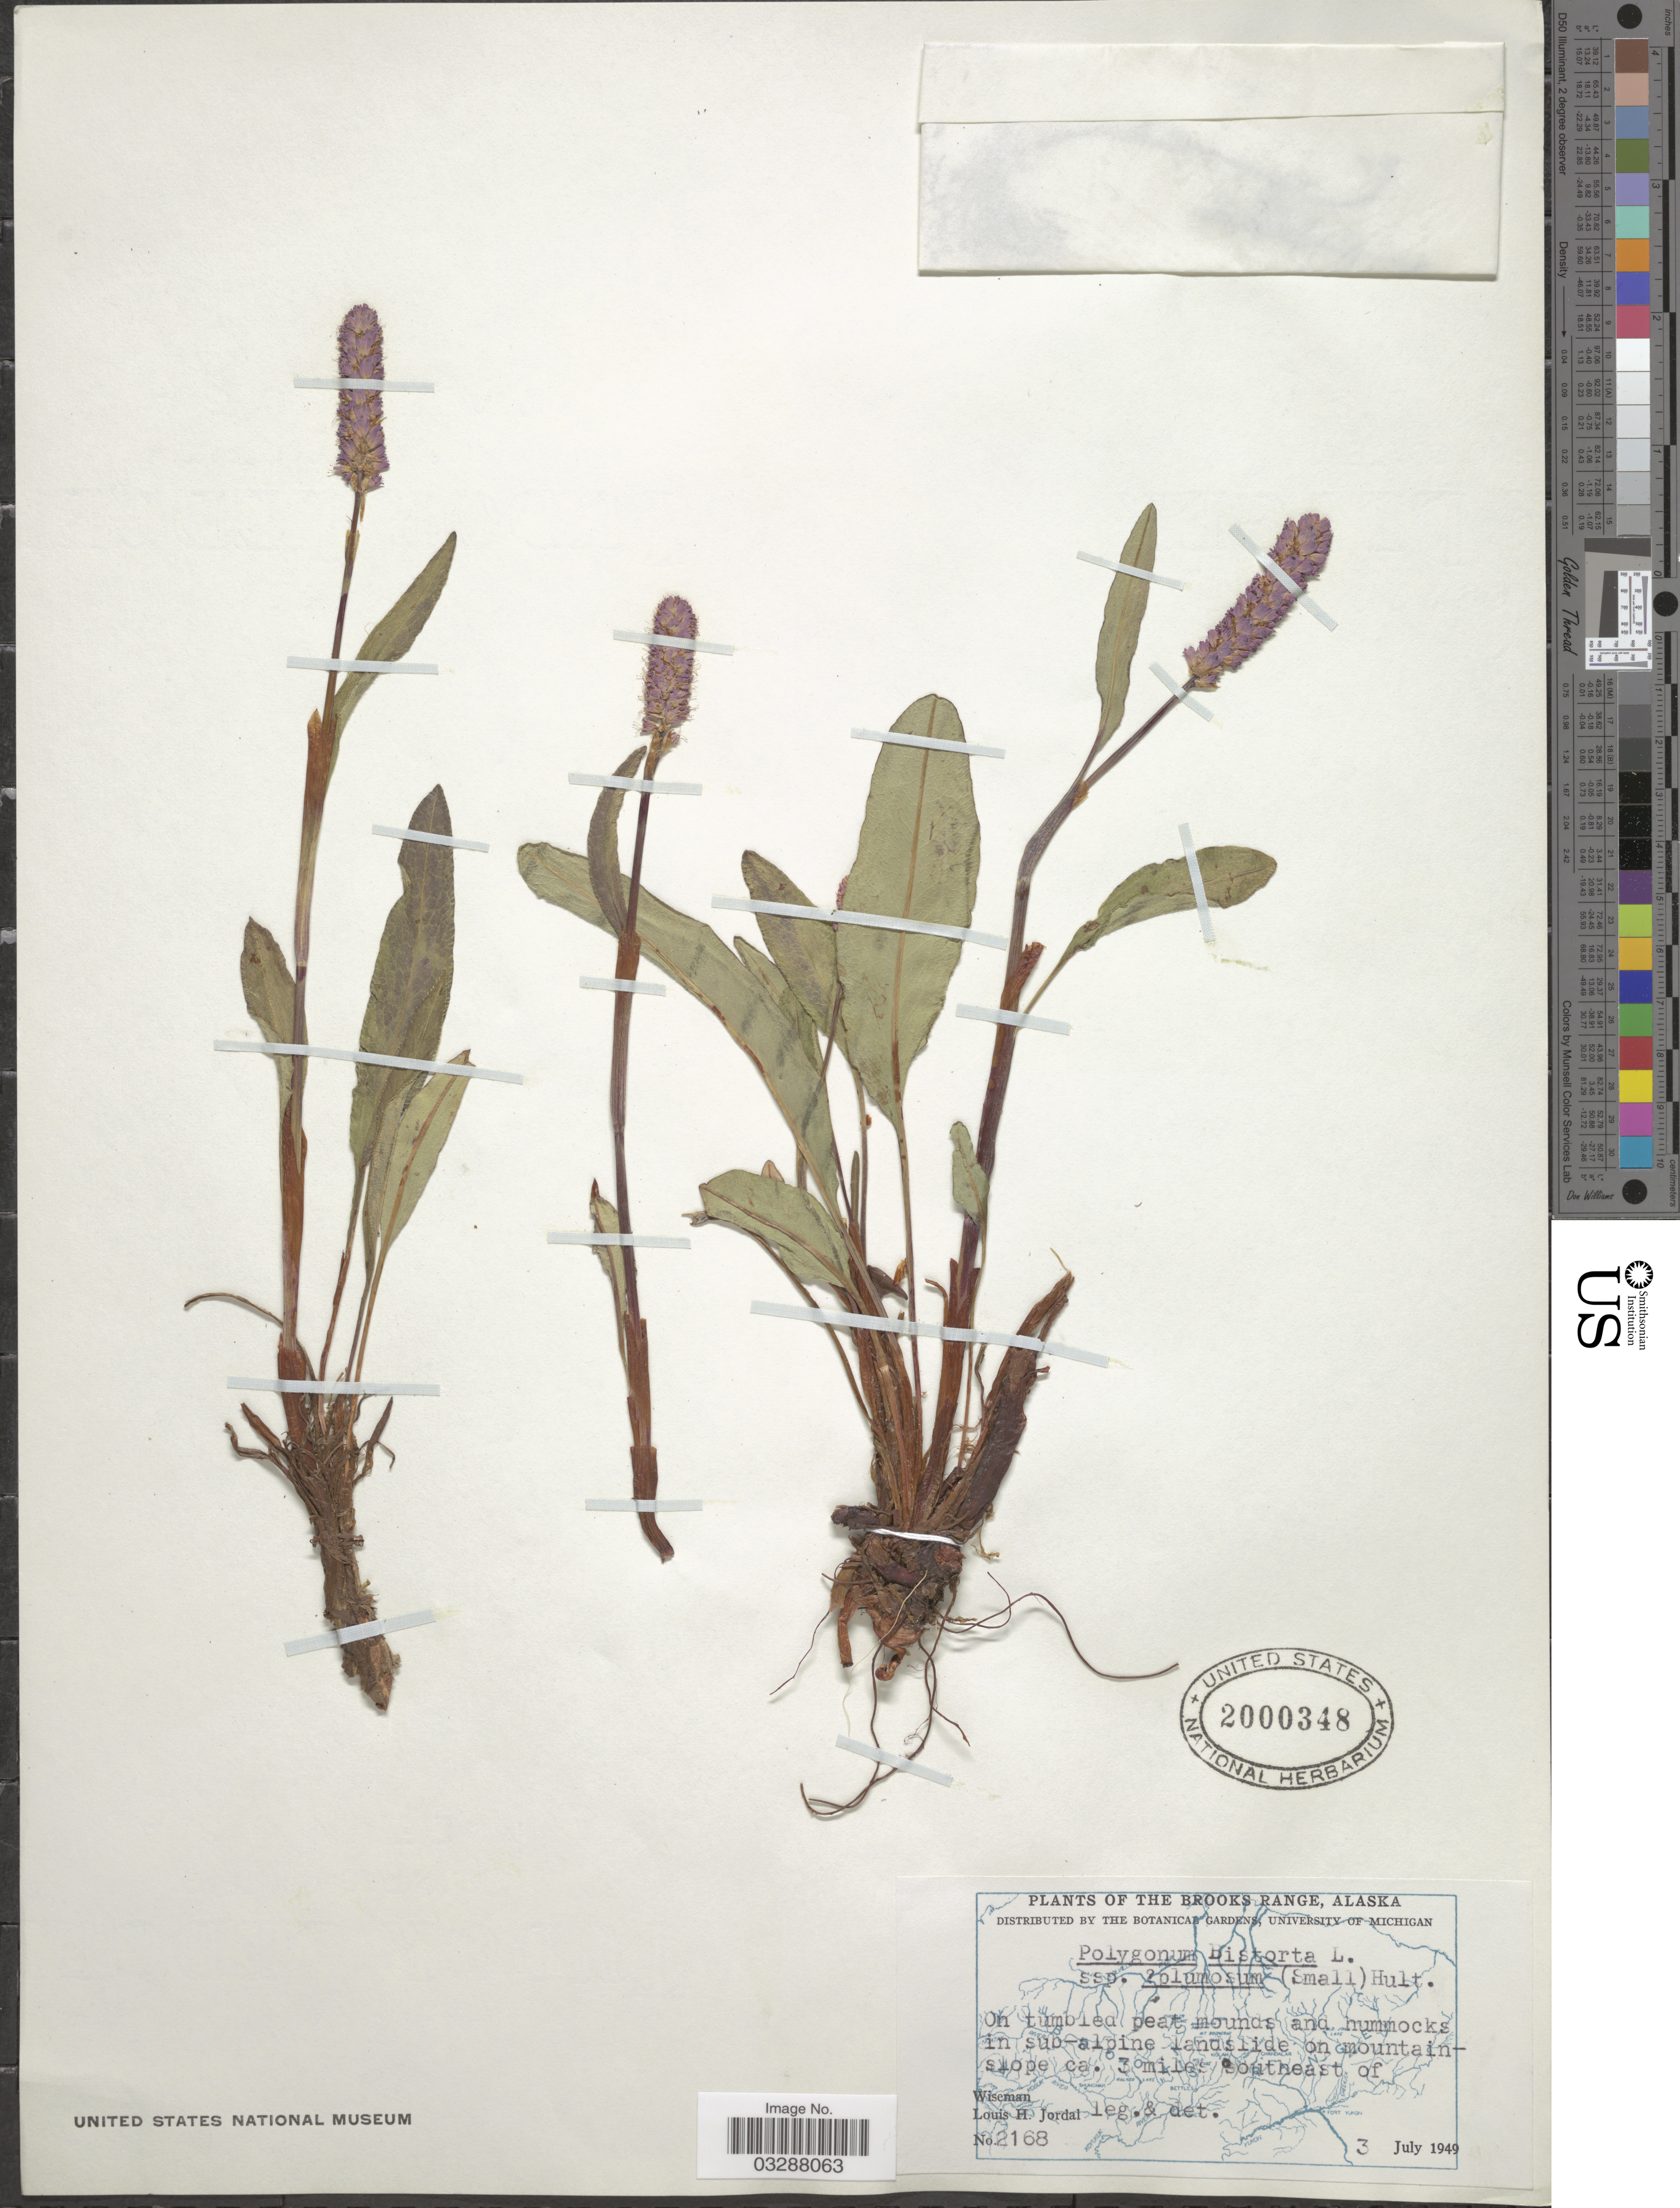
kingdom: Plantae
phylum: Tracheophyta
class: Magnoliopsida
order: Caryophyllales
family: Polygonaceae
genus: Bistorta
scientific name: Bistorta plumosa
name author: (Small) Greene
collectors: L. Jordal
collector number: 2168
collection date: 1949-07-03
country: United States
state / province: Alaska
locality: The Brooks Range. in sub-alpine landslide on mountainslope ca. 3 miles southeast of Wiseman.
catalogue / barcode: US 2000348